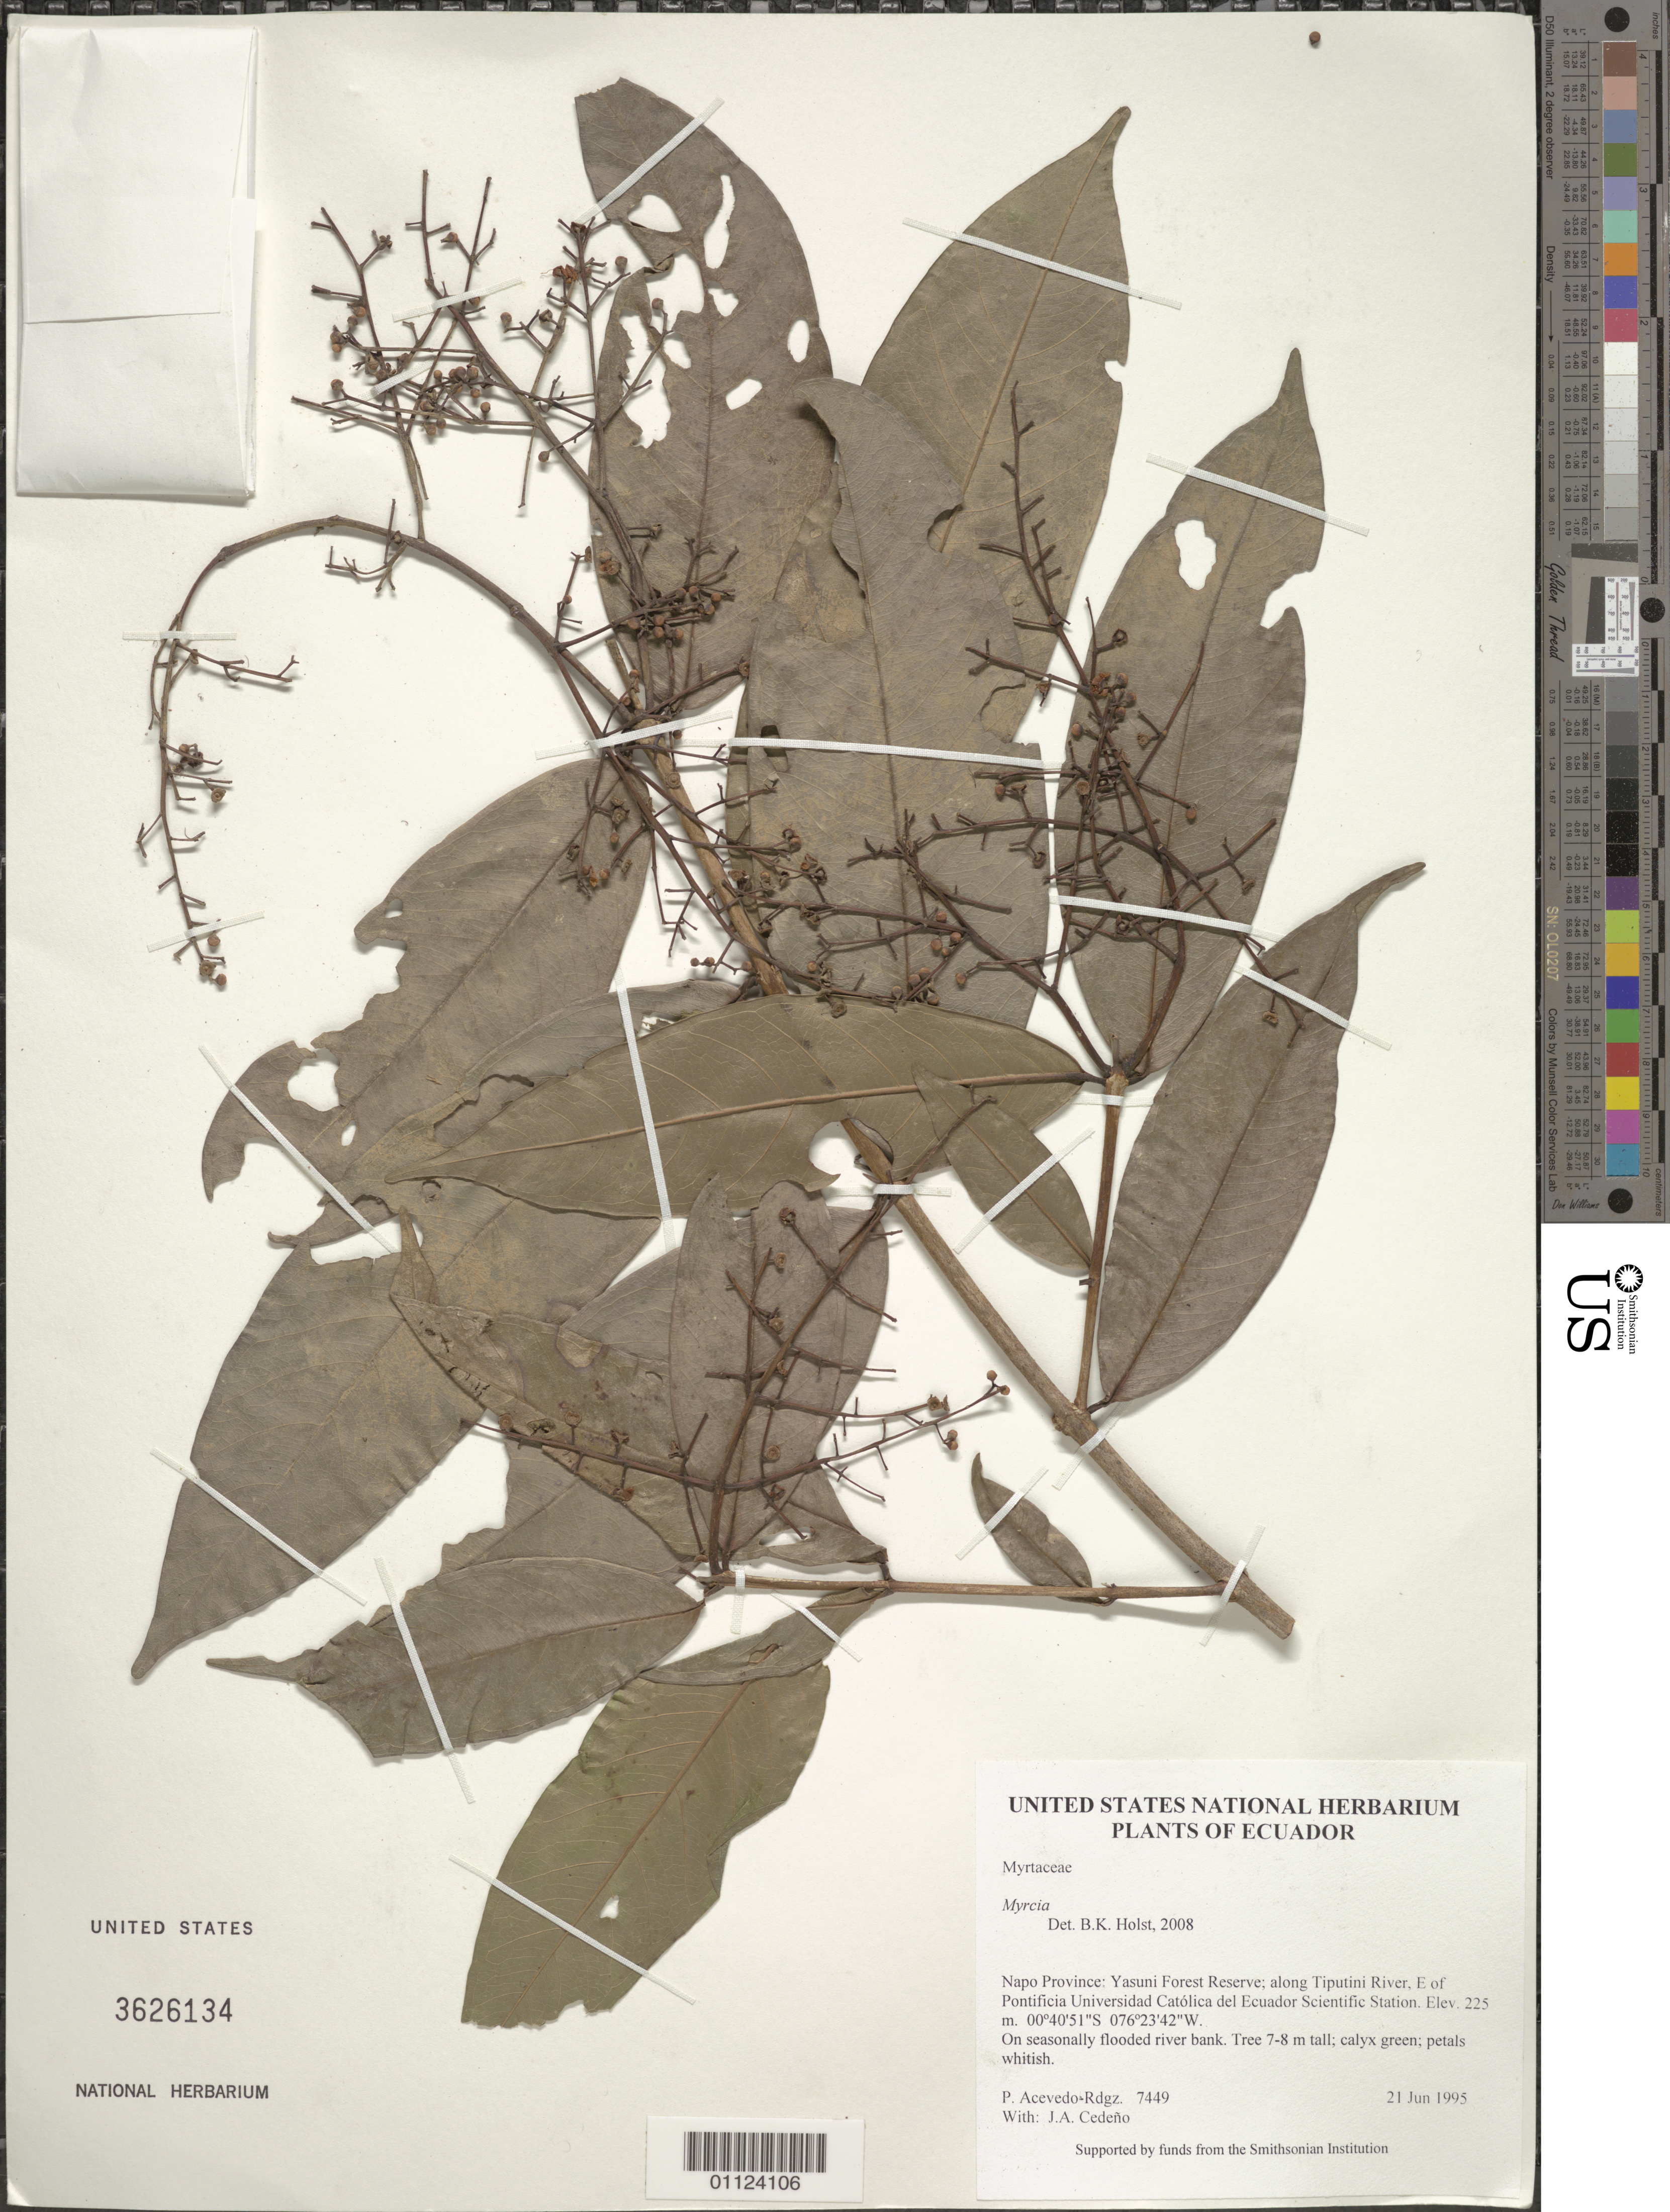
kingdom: Plantae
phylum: Tracheophyta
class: Magnoliopsida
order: Myrtales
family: Myrtaceae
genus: Myrcia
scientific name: Myrcia sp.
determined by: Holst, Bruce K.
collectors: P. Acevedo-Rodr. & J. A. Cedeño M.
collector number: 7449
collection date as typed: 21 Jun 1995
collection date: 1995-06-21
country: Ecuador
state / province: Napo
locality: Napo Province: Yasuni Forest Reserve; along Tiputini River, E of Pontificia Universidad Católica del Ecuador Scientific Station.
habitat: On seasonally flooded river bank.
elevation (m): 225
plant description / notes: US, SEL, NY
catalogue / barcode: US 3626134